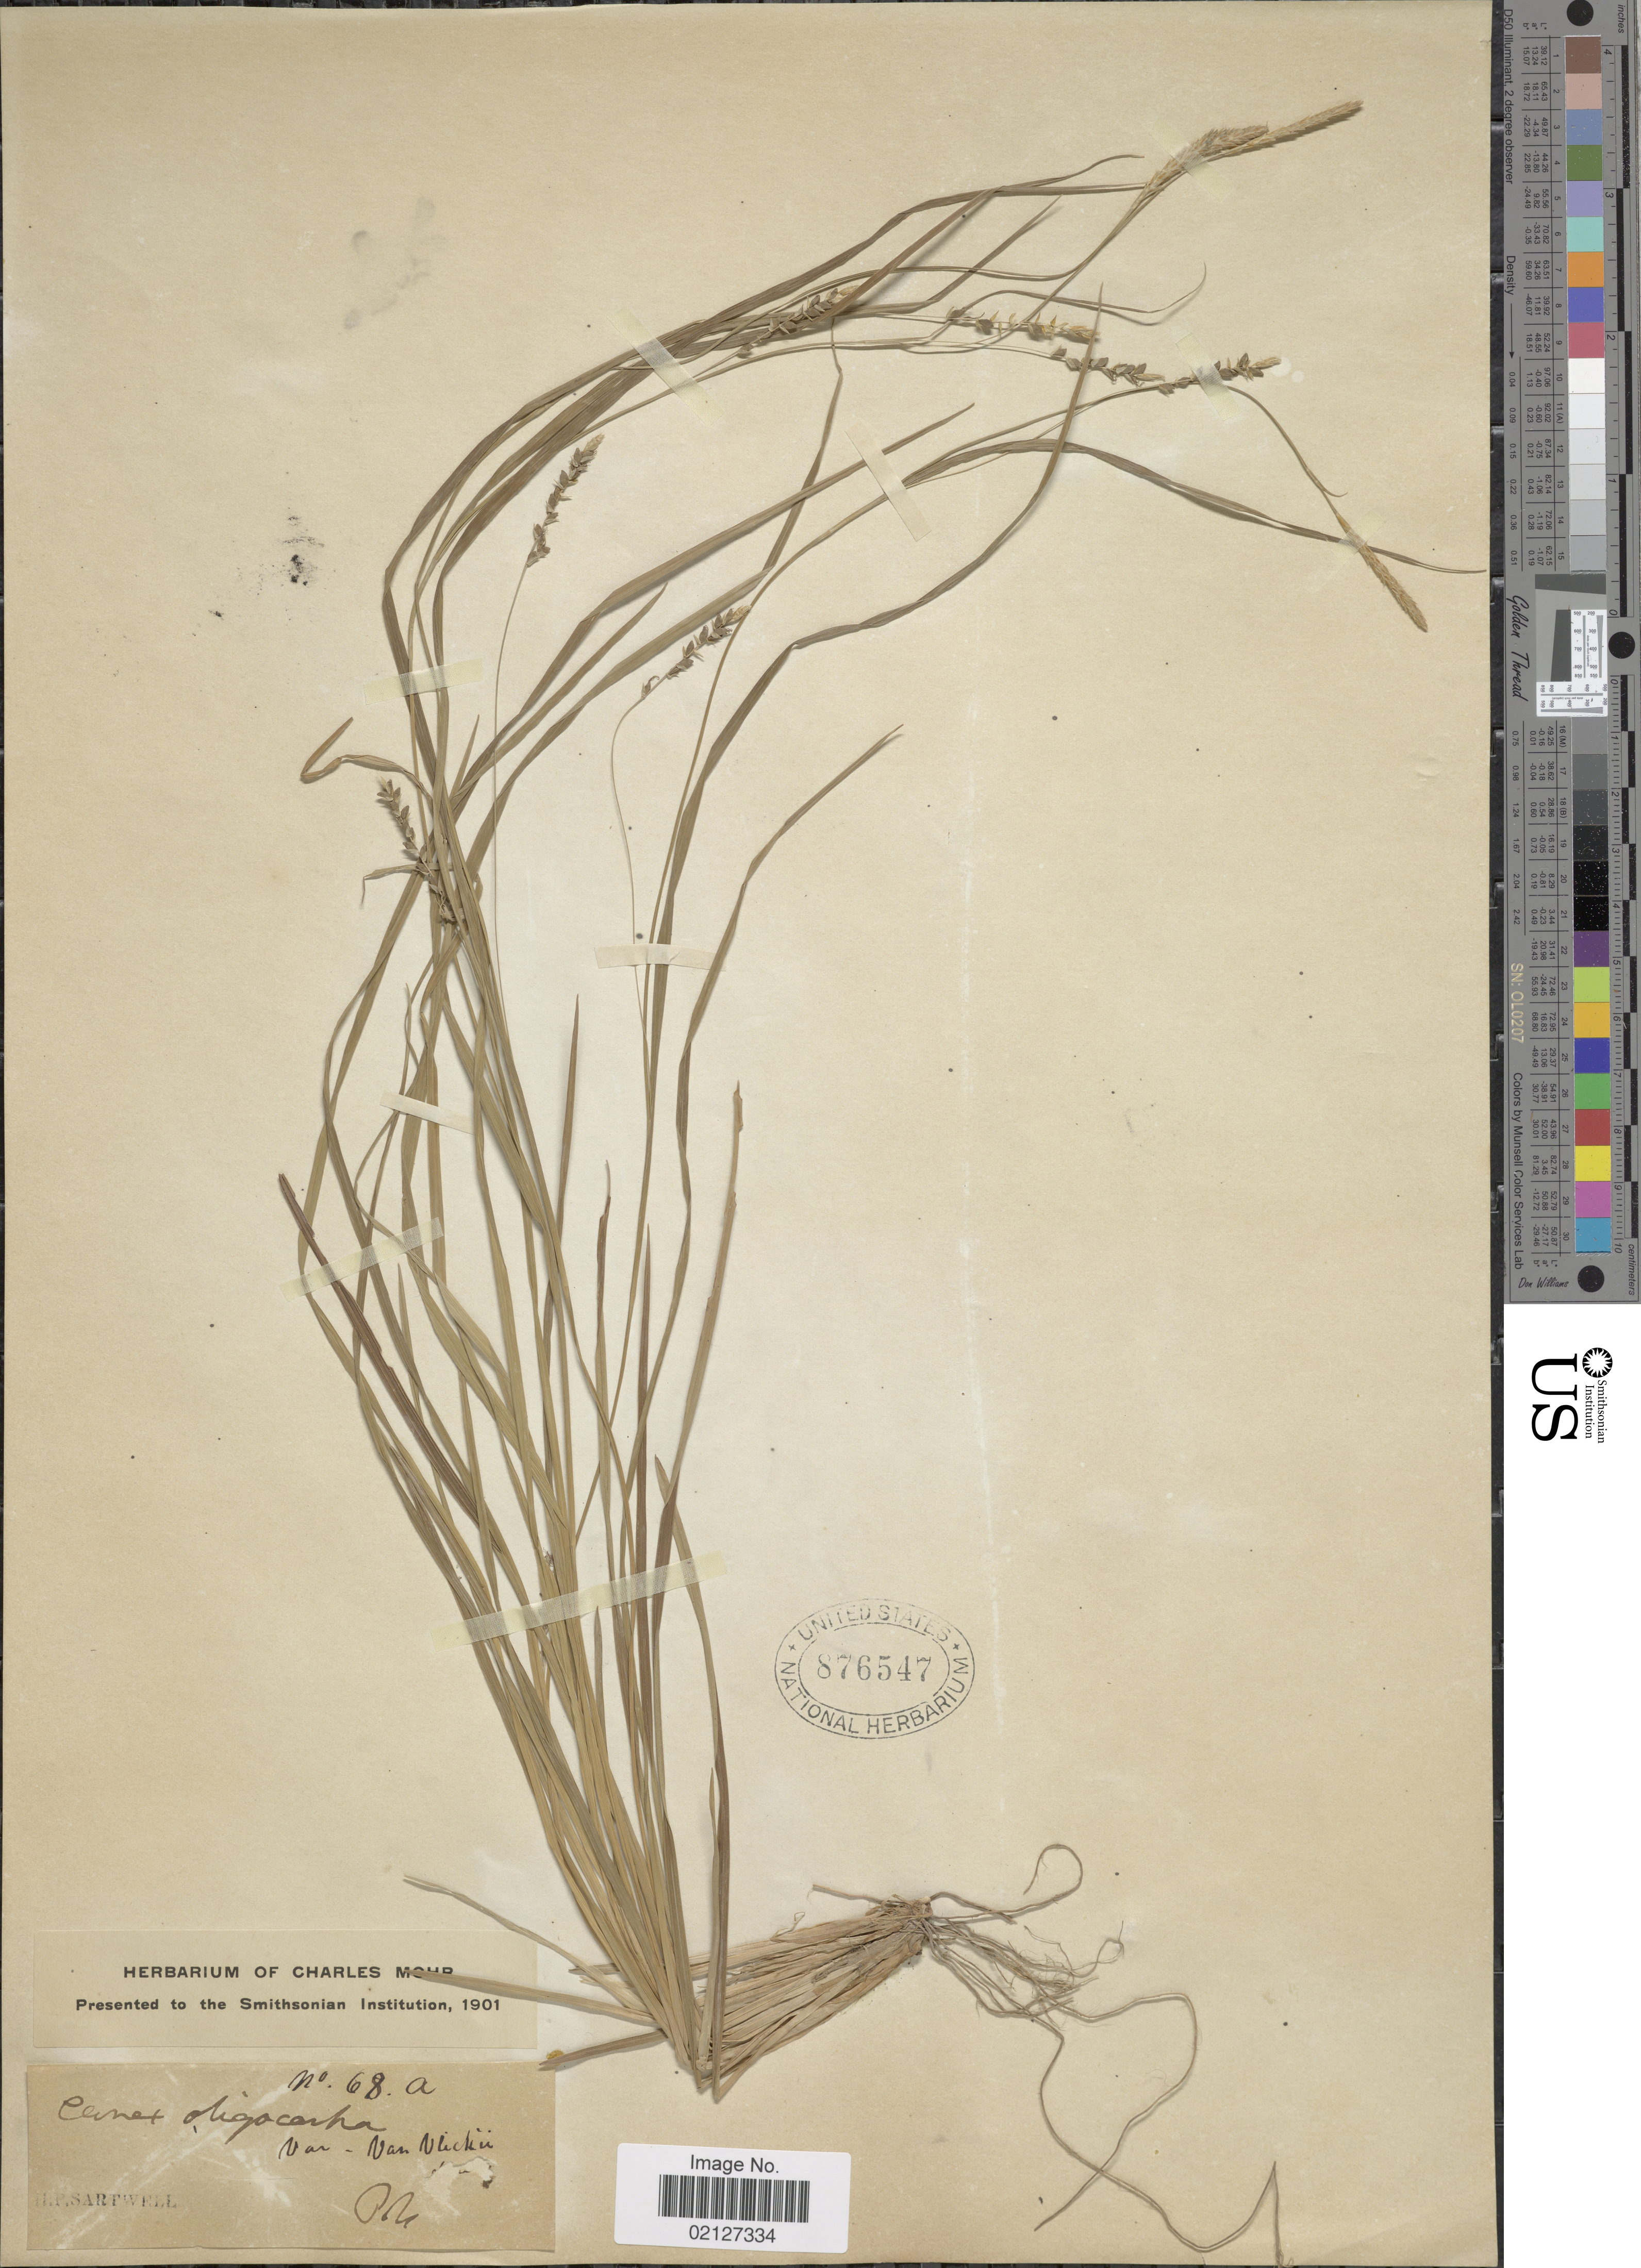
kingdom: Plantae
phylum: Tracheophyta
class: Liliopsida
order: Poales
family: Cyperaceae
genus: Carex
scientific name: Carex oligocarpa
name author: Willd.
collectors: H. P. Sartwell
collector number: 68a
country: United States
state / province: New York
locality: Penn Yan.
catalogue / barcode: US 876547